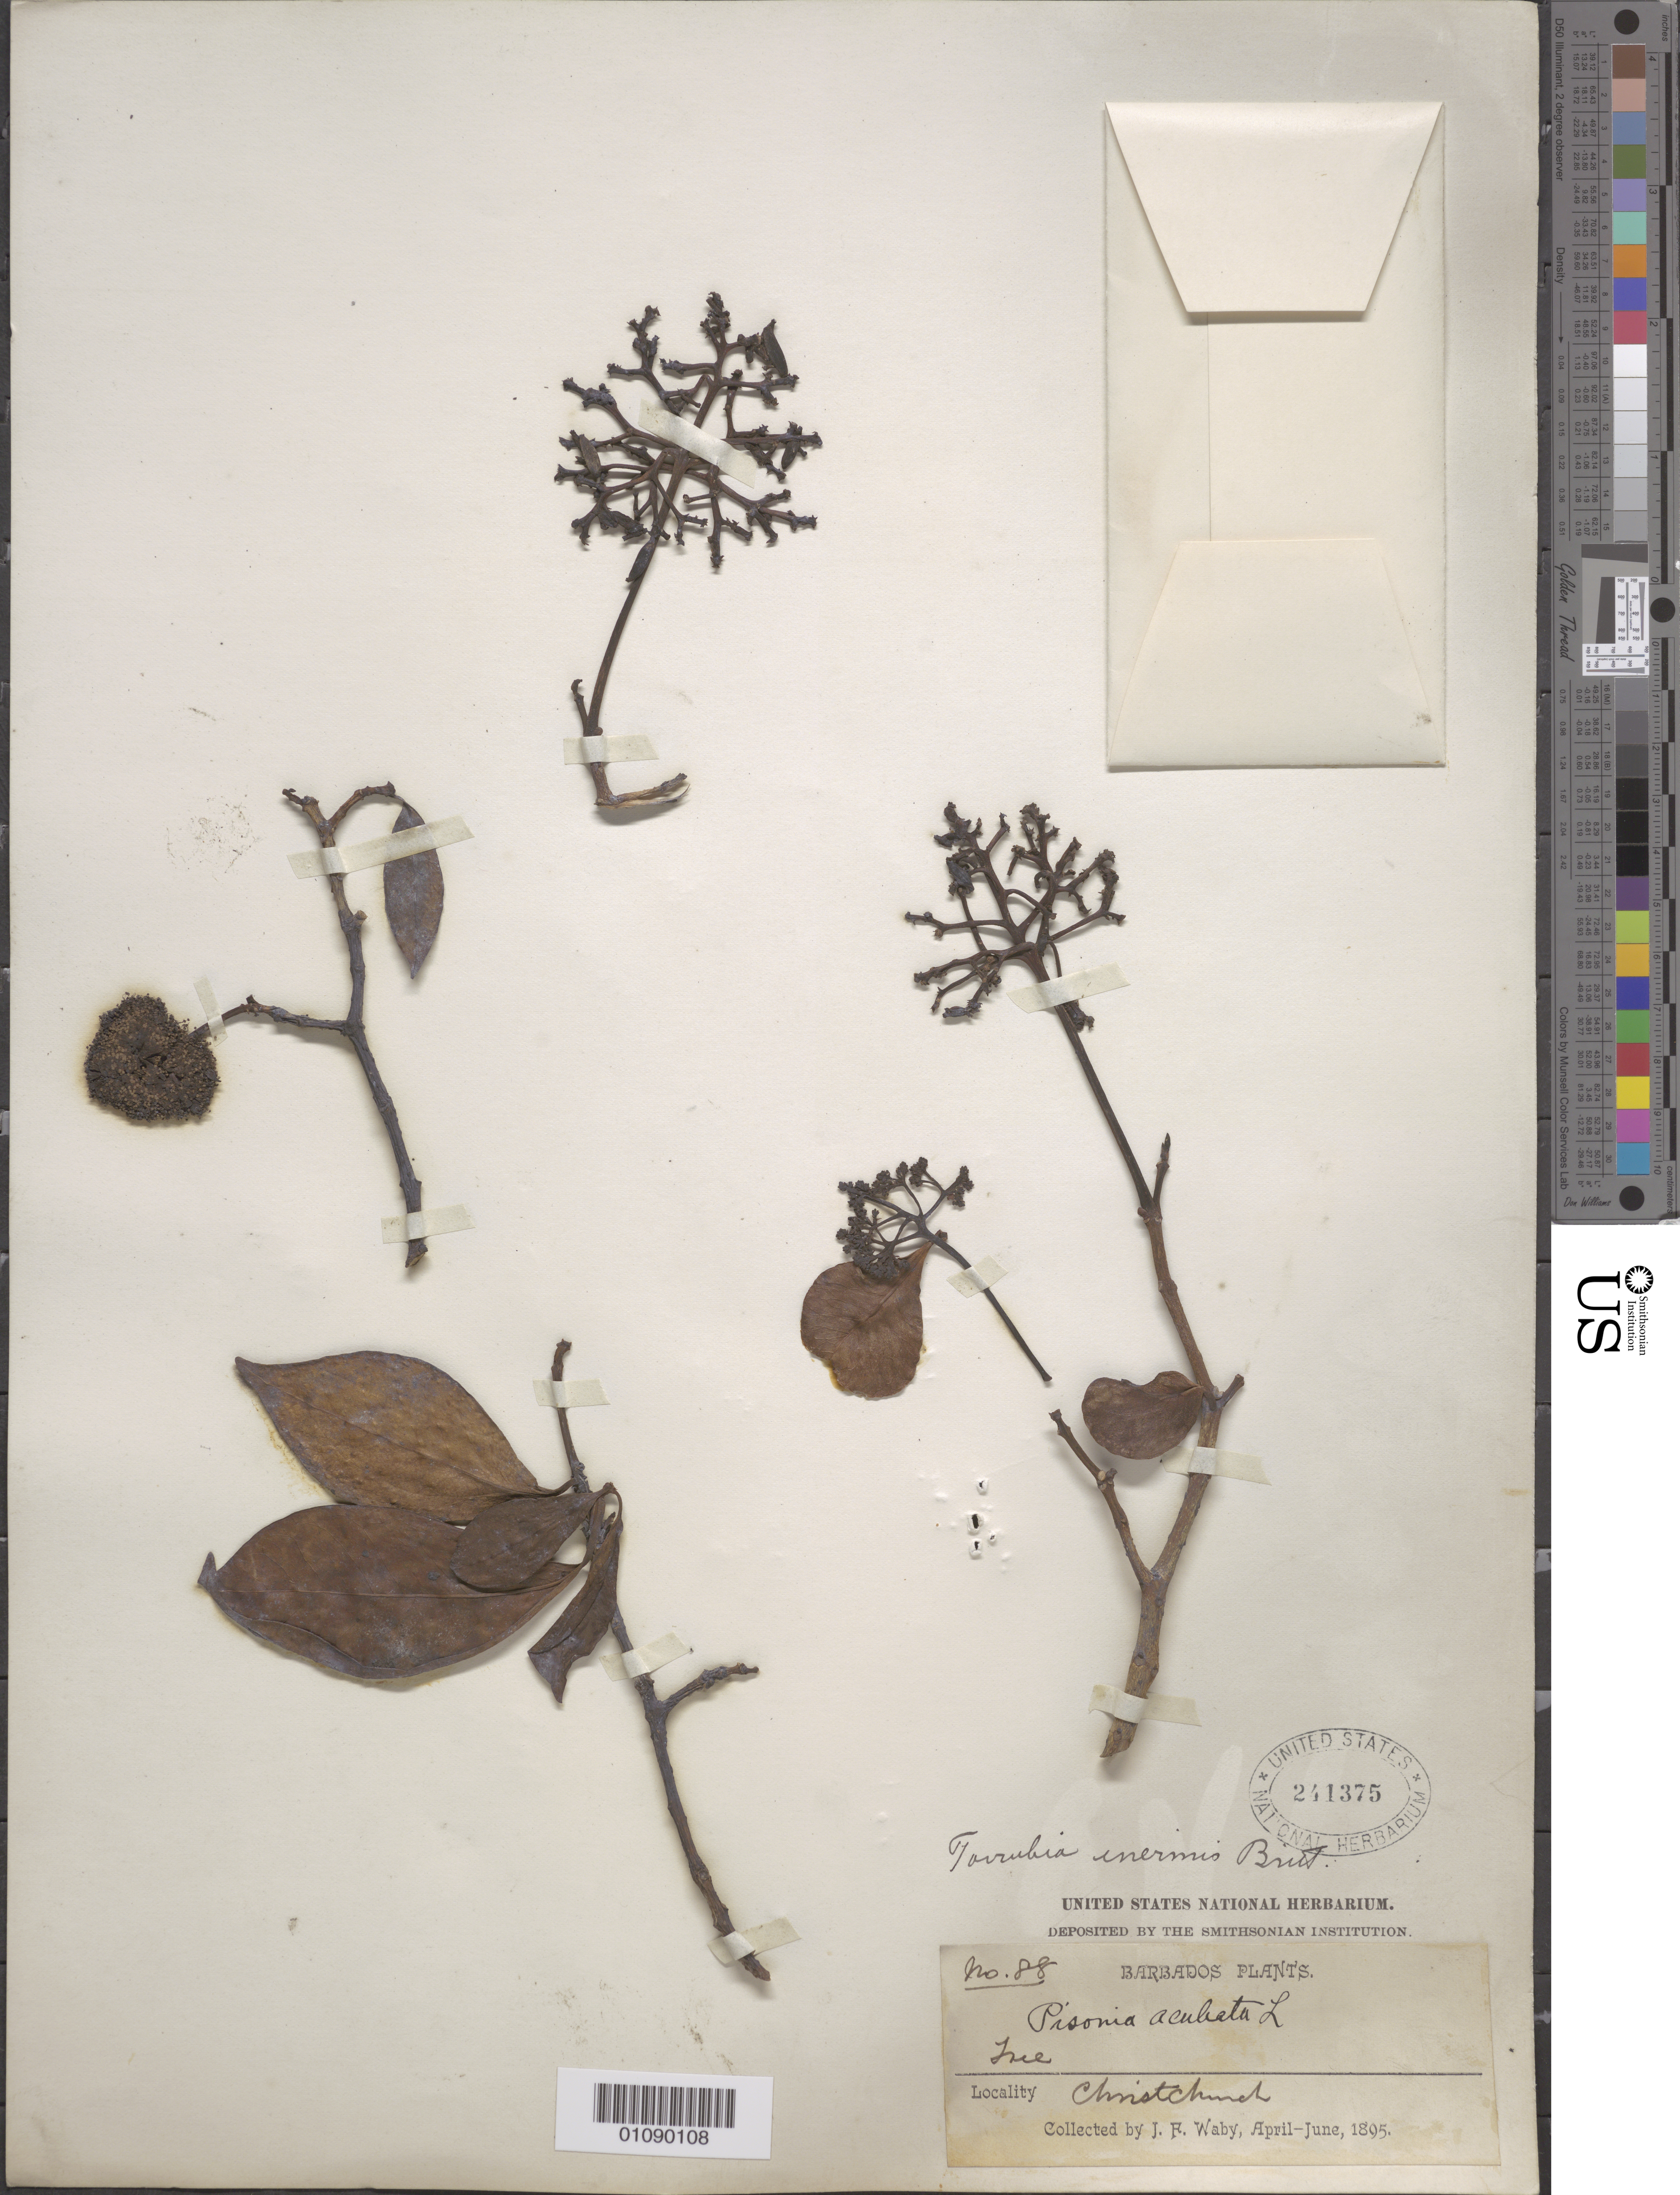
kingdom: Plantae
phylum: Tracheophyta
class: Magnoliopsida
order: Caryophyllales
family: Nyctaginaceae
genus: Guapira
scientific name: Guapira fragrans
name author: (Dum. Cours.) Little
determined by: Strong, Mark T., (BOT), Smithsonian Institution - National Museum of Natural History (UNITED STATES)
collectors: J. Waby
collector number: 88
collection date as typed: Apr 1895 to -- Jun 1895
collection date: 1895-04/1895-06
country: Barbados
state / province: Christ Church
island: Barbados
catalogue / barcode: US 241375